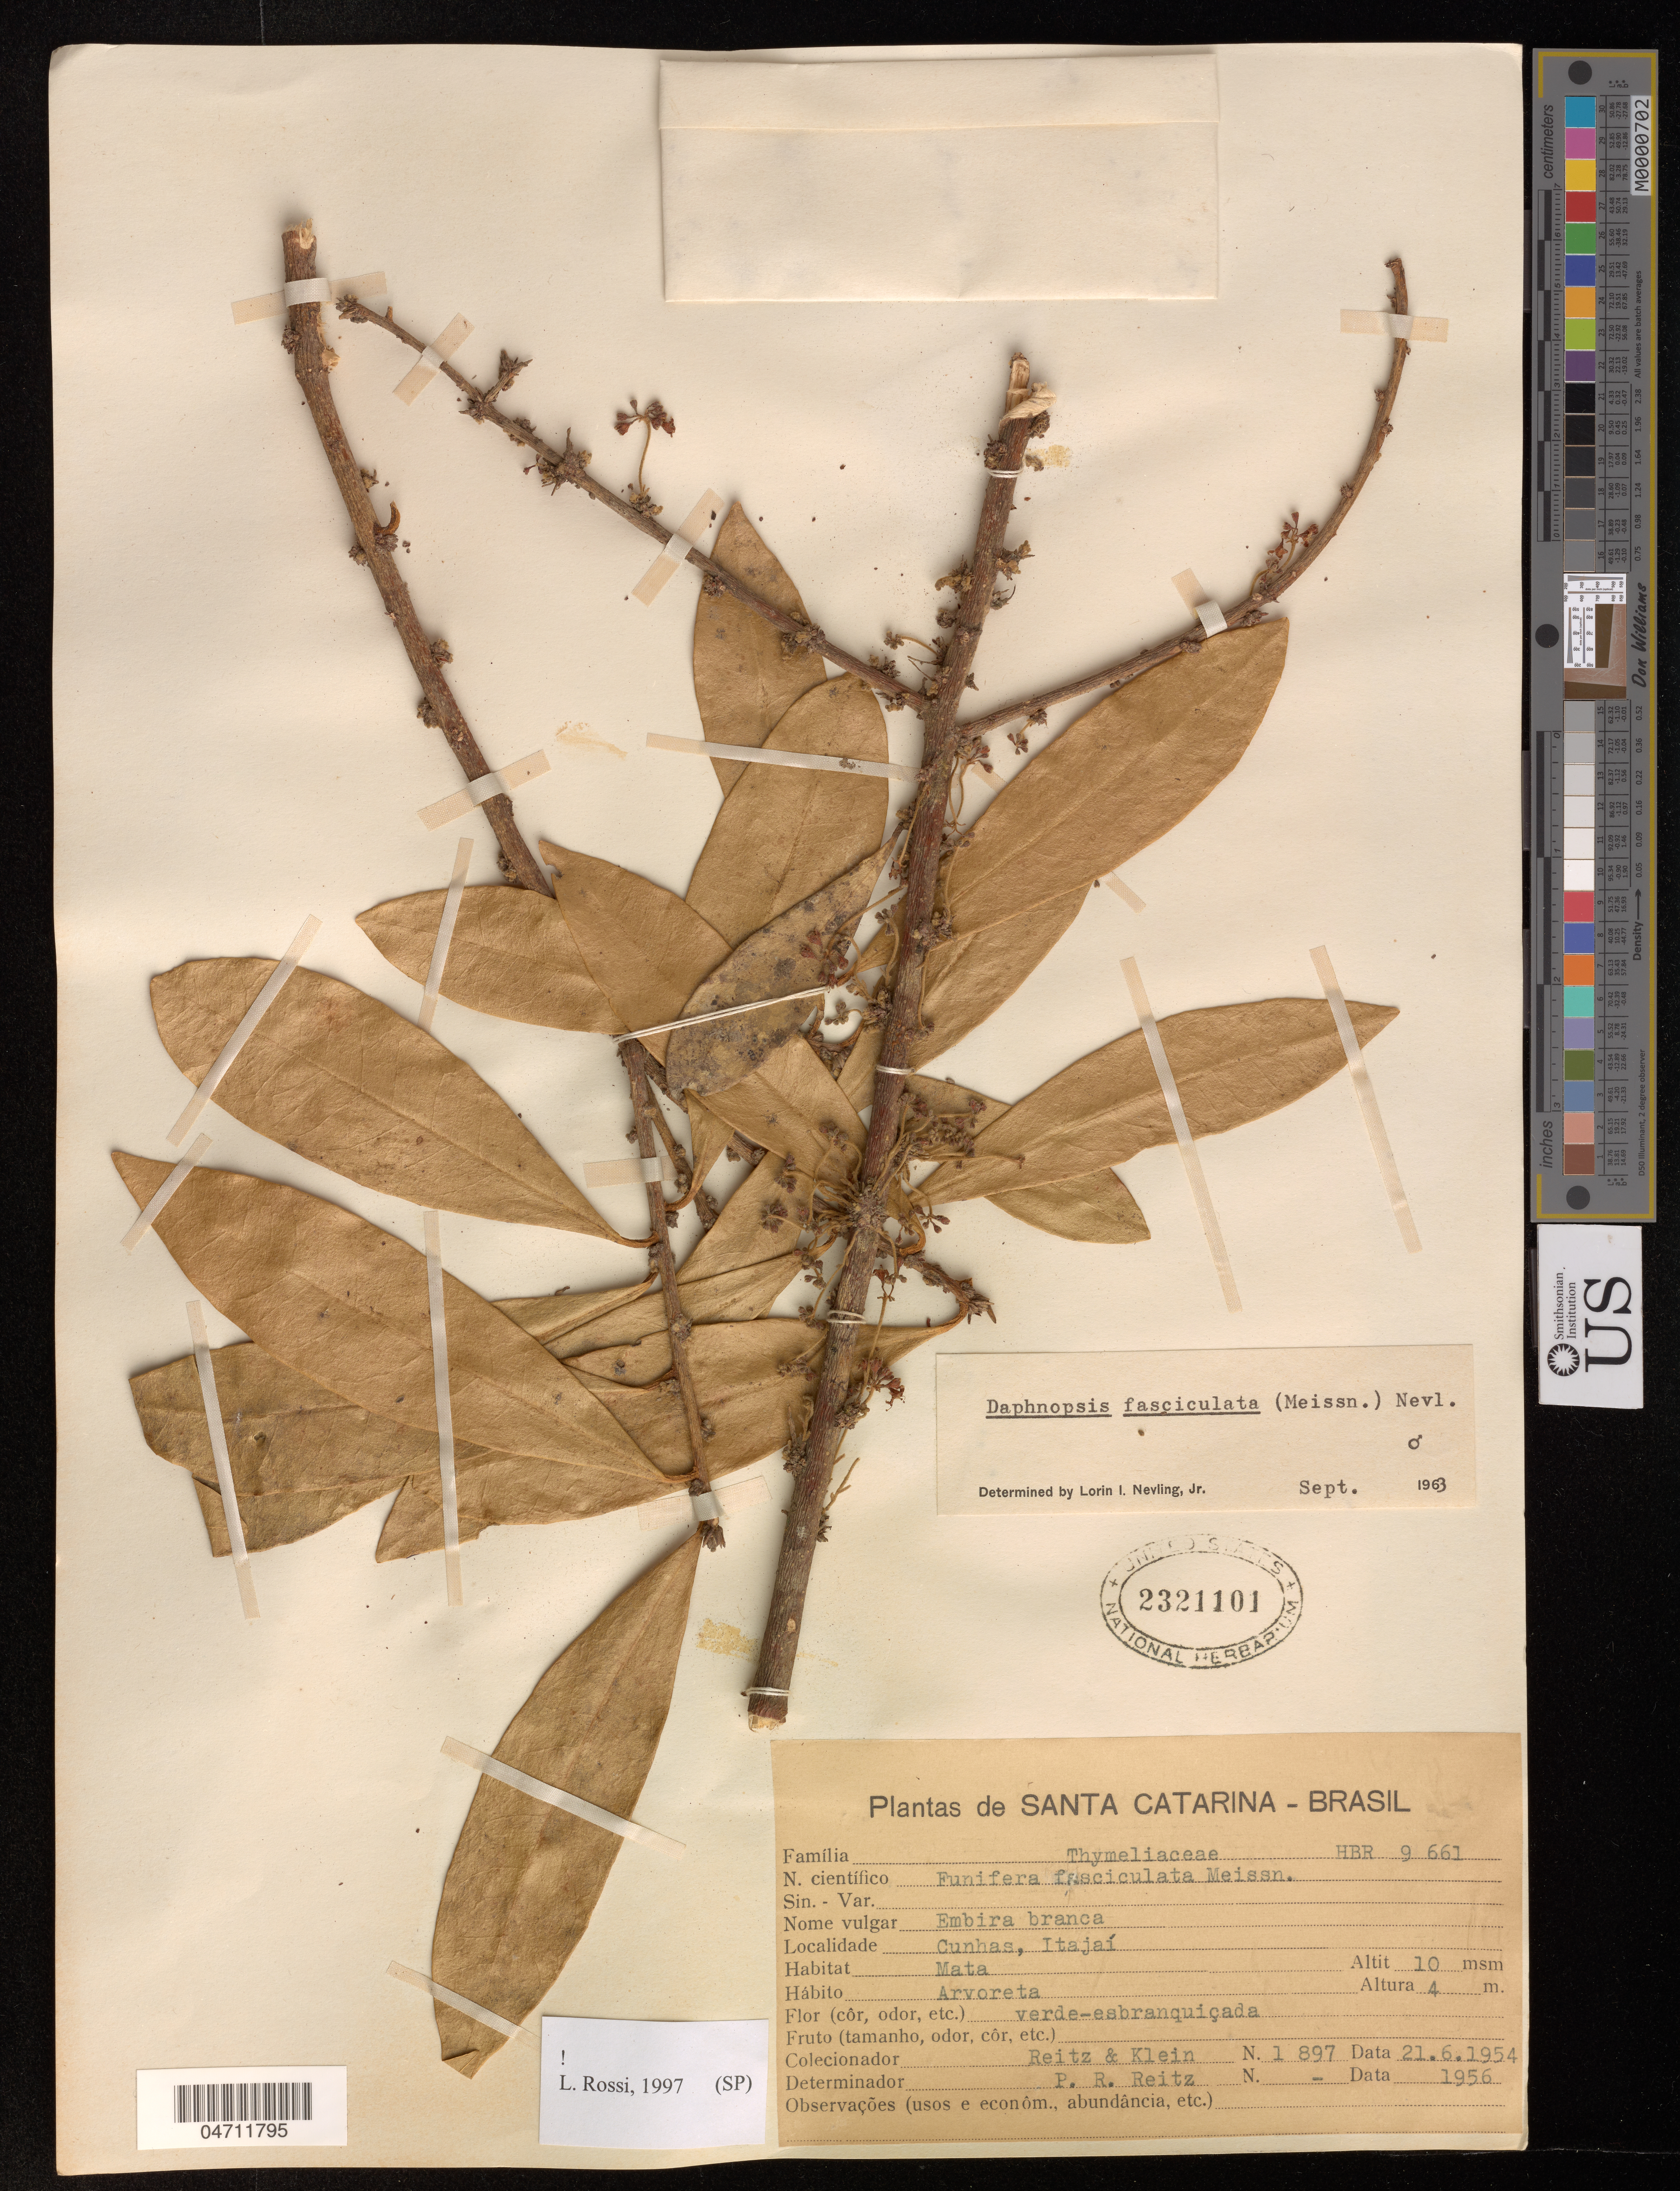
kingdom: Plantae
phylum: Tracheophyta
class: Magnoliopsida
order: Malvales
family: Thymelaeaceae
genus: Daphnopsis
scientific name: Daphnopsis fasciculata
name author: (R. Meissn.) Nevl.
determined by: Rossi, L.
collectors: R. Reitz & R. M. Klein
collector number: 1897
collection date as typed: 21 Jun 1954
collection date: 1954-06-21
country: Brazil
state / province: Santa Catarina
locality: Cunhas, Itajal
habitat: mata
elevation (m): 10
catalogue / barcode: US 2321101